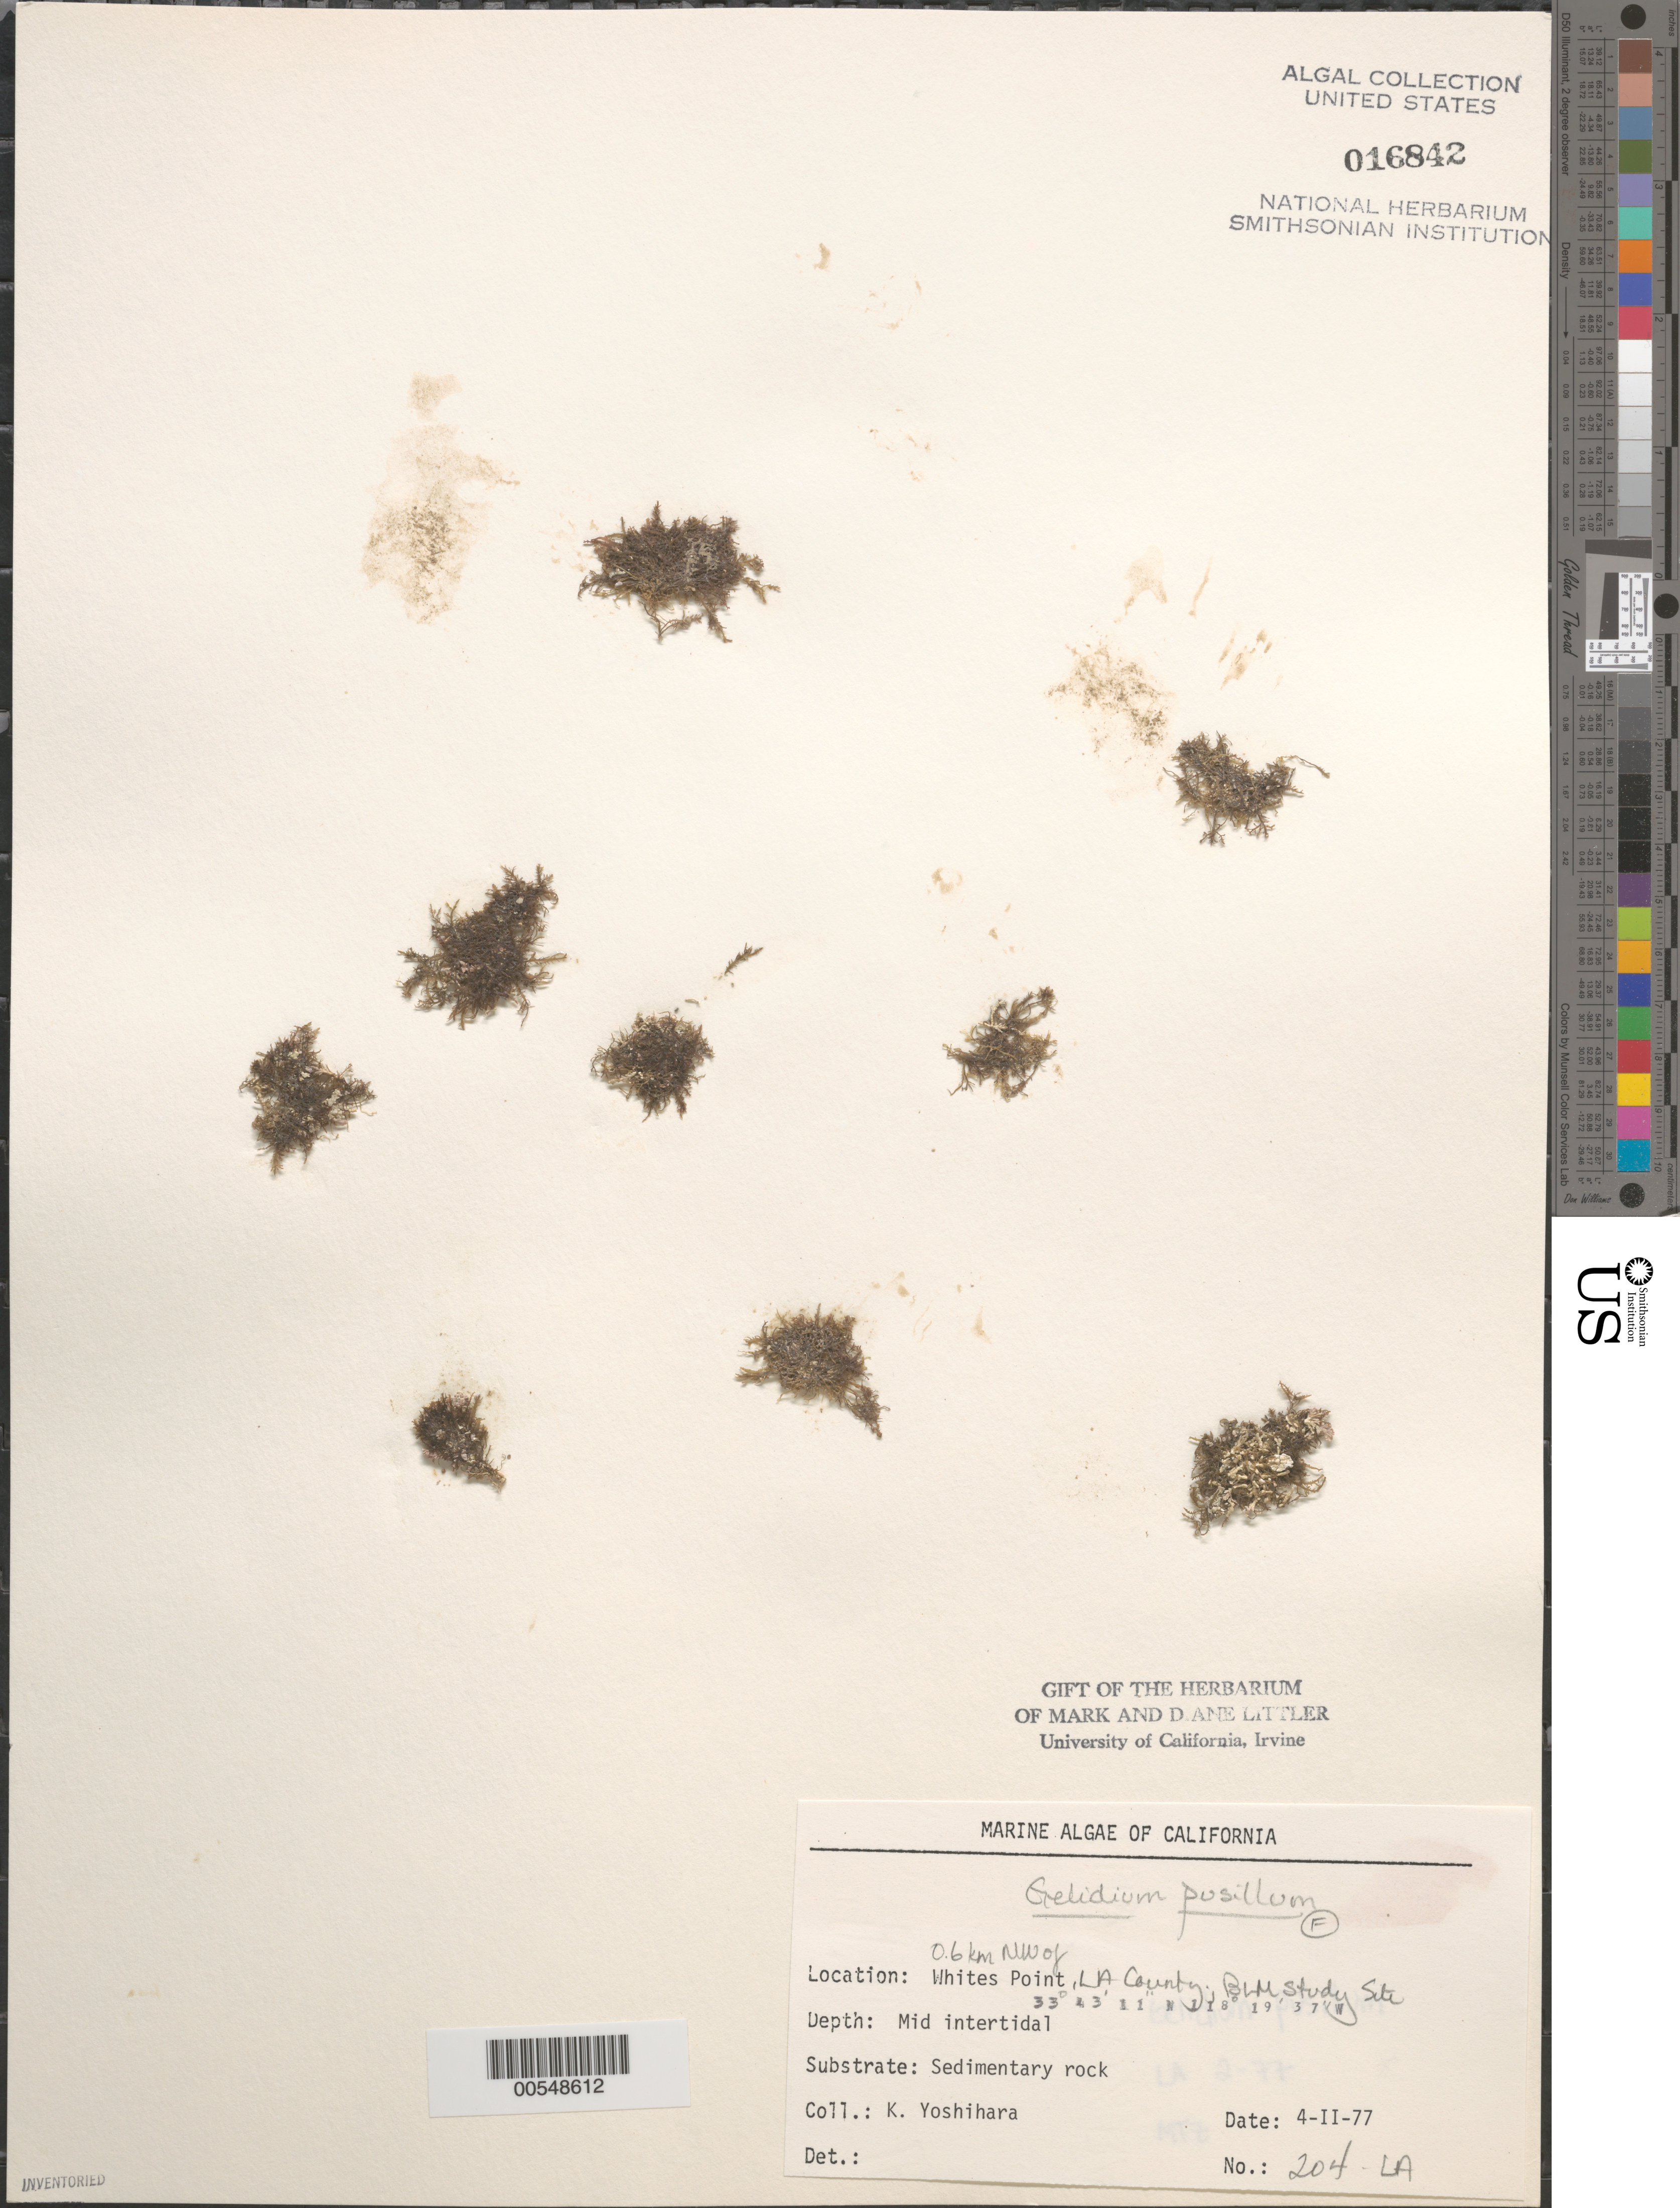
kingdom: Plantae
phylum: Rhodophyta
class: Florideophyceae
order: Gelidiales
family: Gelidiaceae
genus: Gelidium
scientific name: Gelidium pusillum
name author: (Stackh.) Le Jol.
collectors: K. Yoshihara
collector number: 204-la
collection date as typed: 04 Feb 1977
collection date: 1977-02-04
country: United States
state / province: California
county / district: Los Angeles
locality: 0.6 km northwest of Whites Point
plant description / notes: BLM-SOCALBIGHT Rocky Intertidal Survey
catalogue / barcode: US 16842